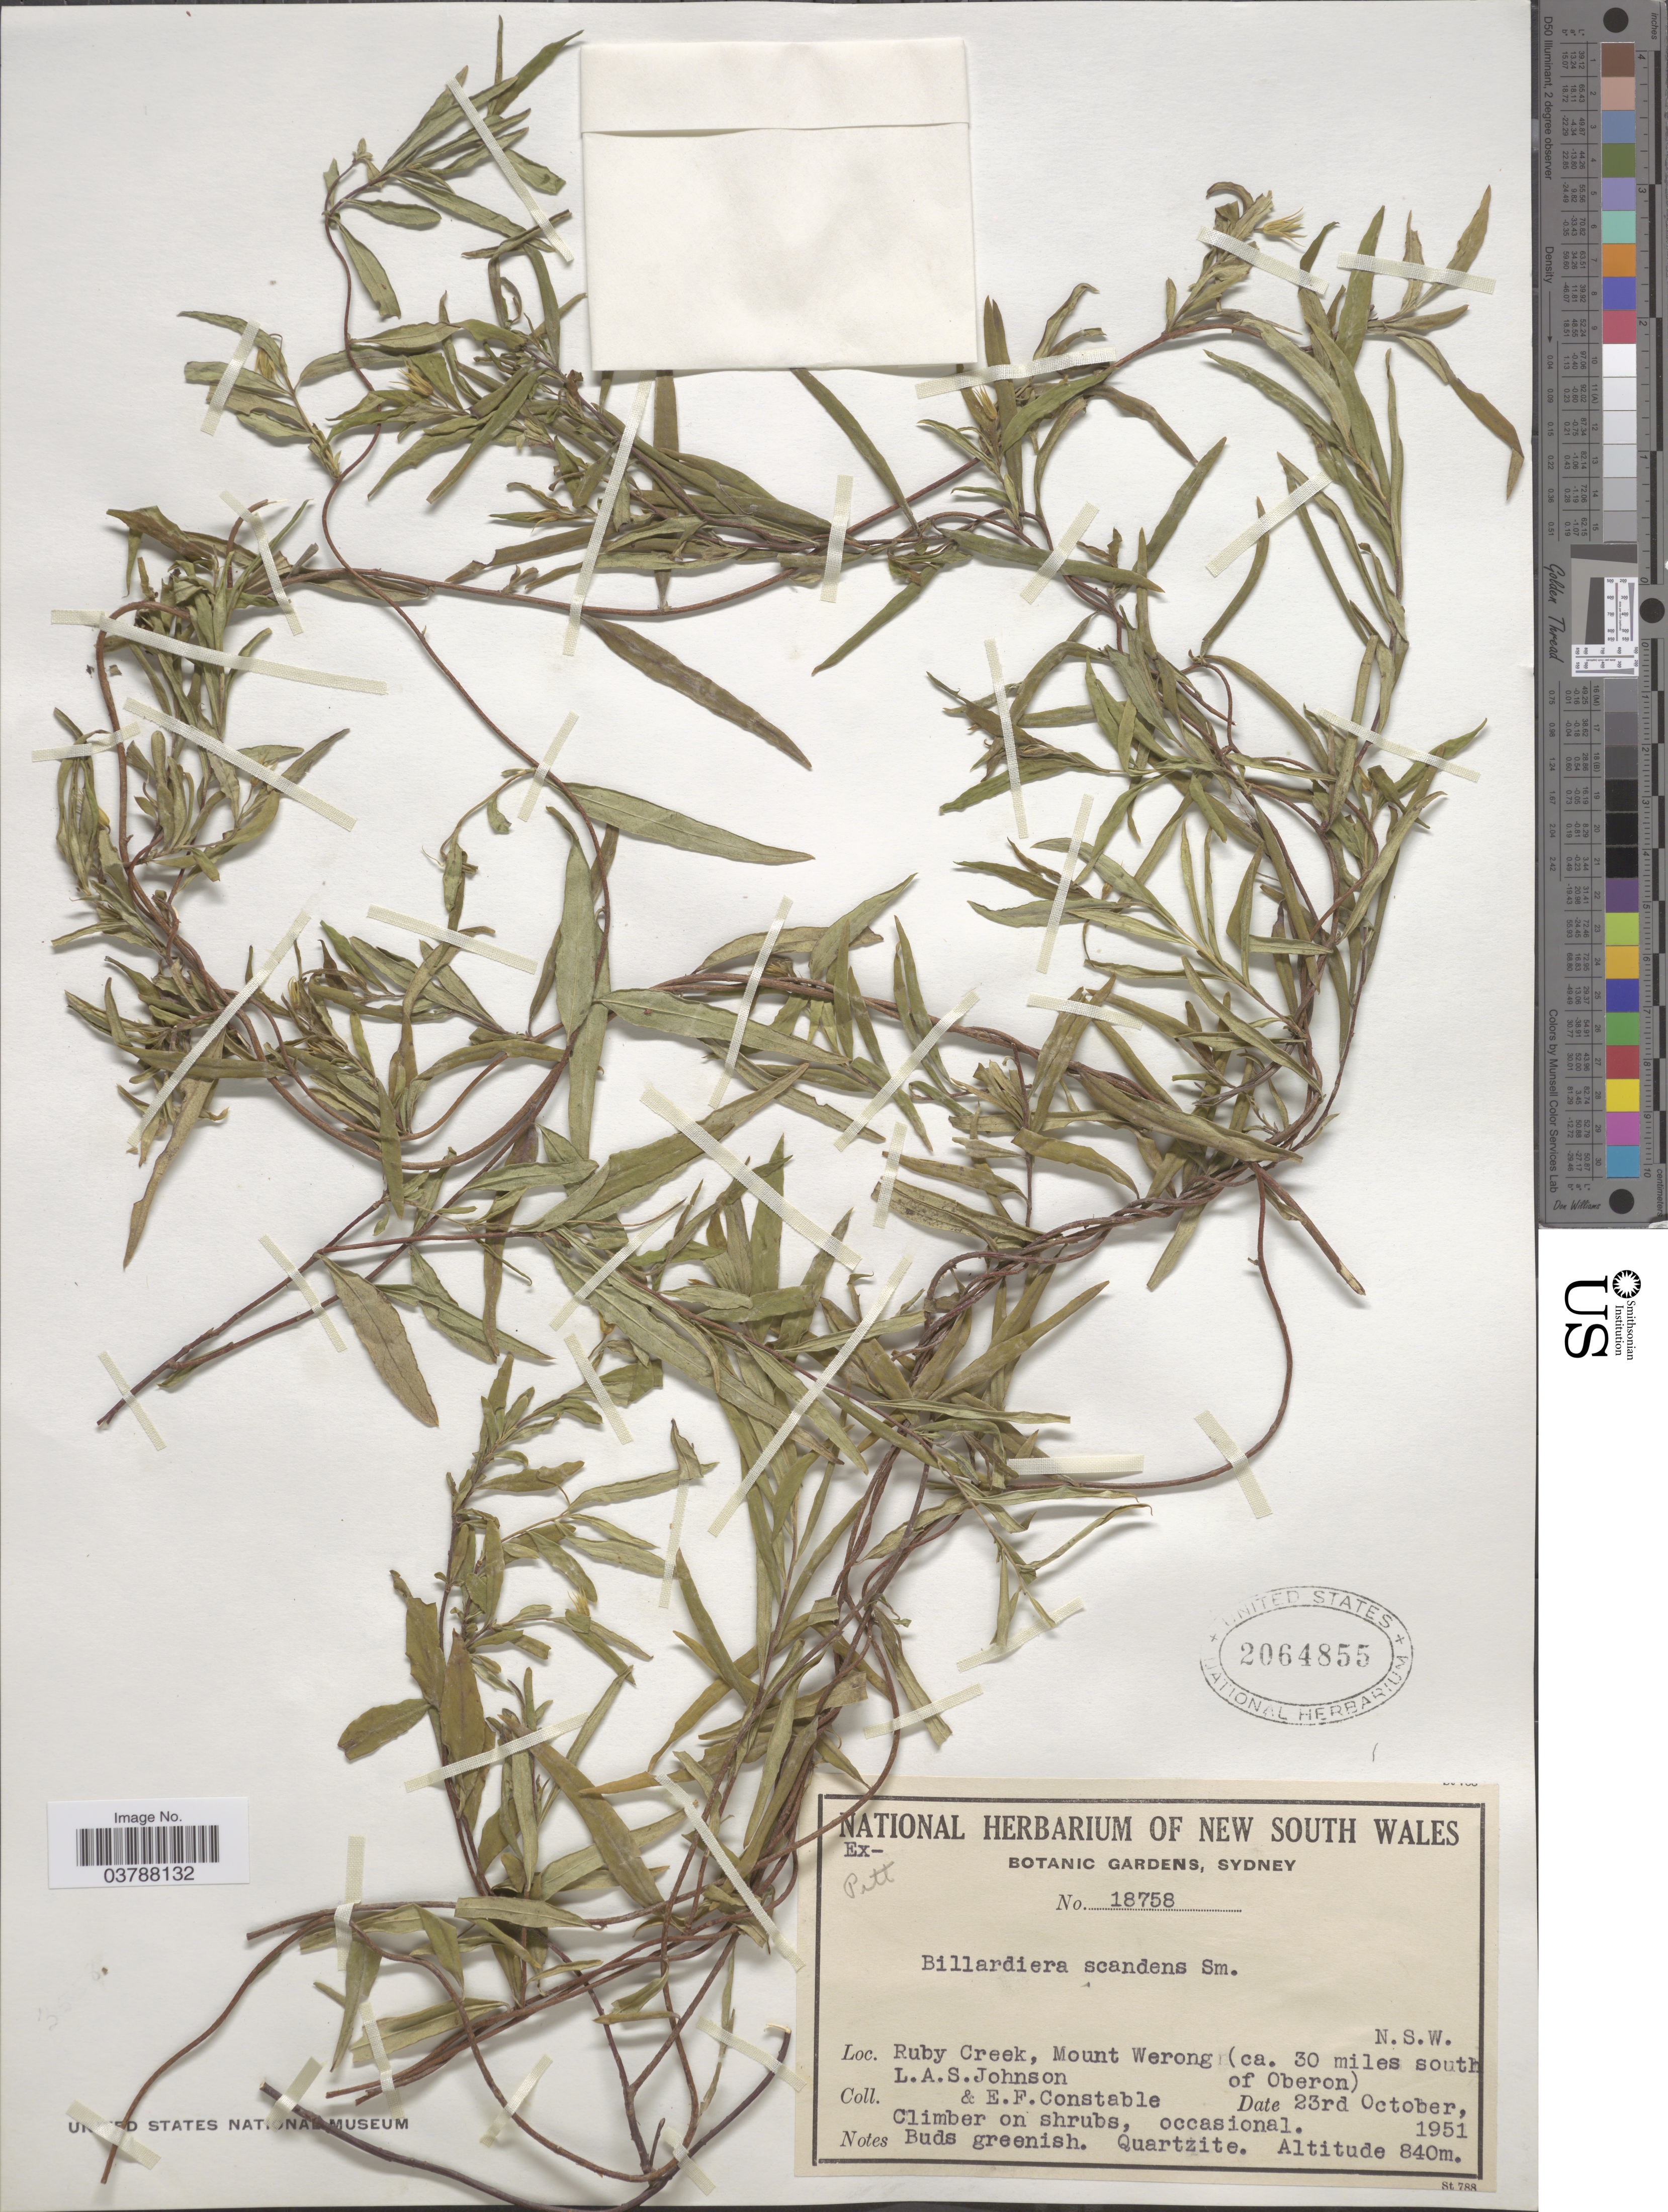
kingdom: Plantae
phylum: Tracheophyta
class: Magnoliopsida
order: Apiales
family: Pittosporaceae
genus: Billardiera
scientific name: Billardiera scandens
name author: Sm.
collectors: L. A. S. Johnson & E. F. Constable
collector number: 18758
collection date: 1951-10-23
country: Australia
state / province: New South Wales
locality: Ruby Creek, Mount Werong (ca. 30 miles south of Oberon).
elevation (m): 840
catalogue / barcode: US 2064855